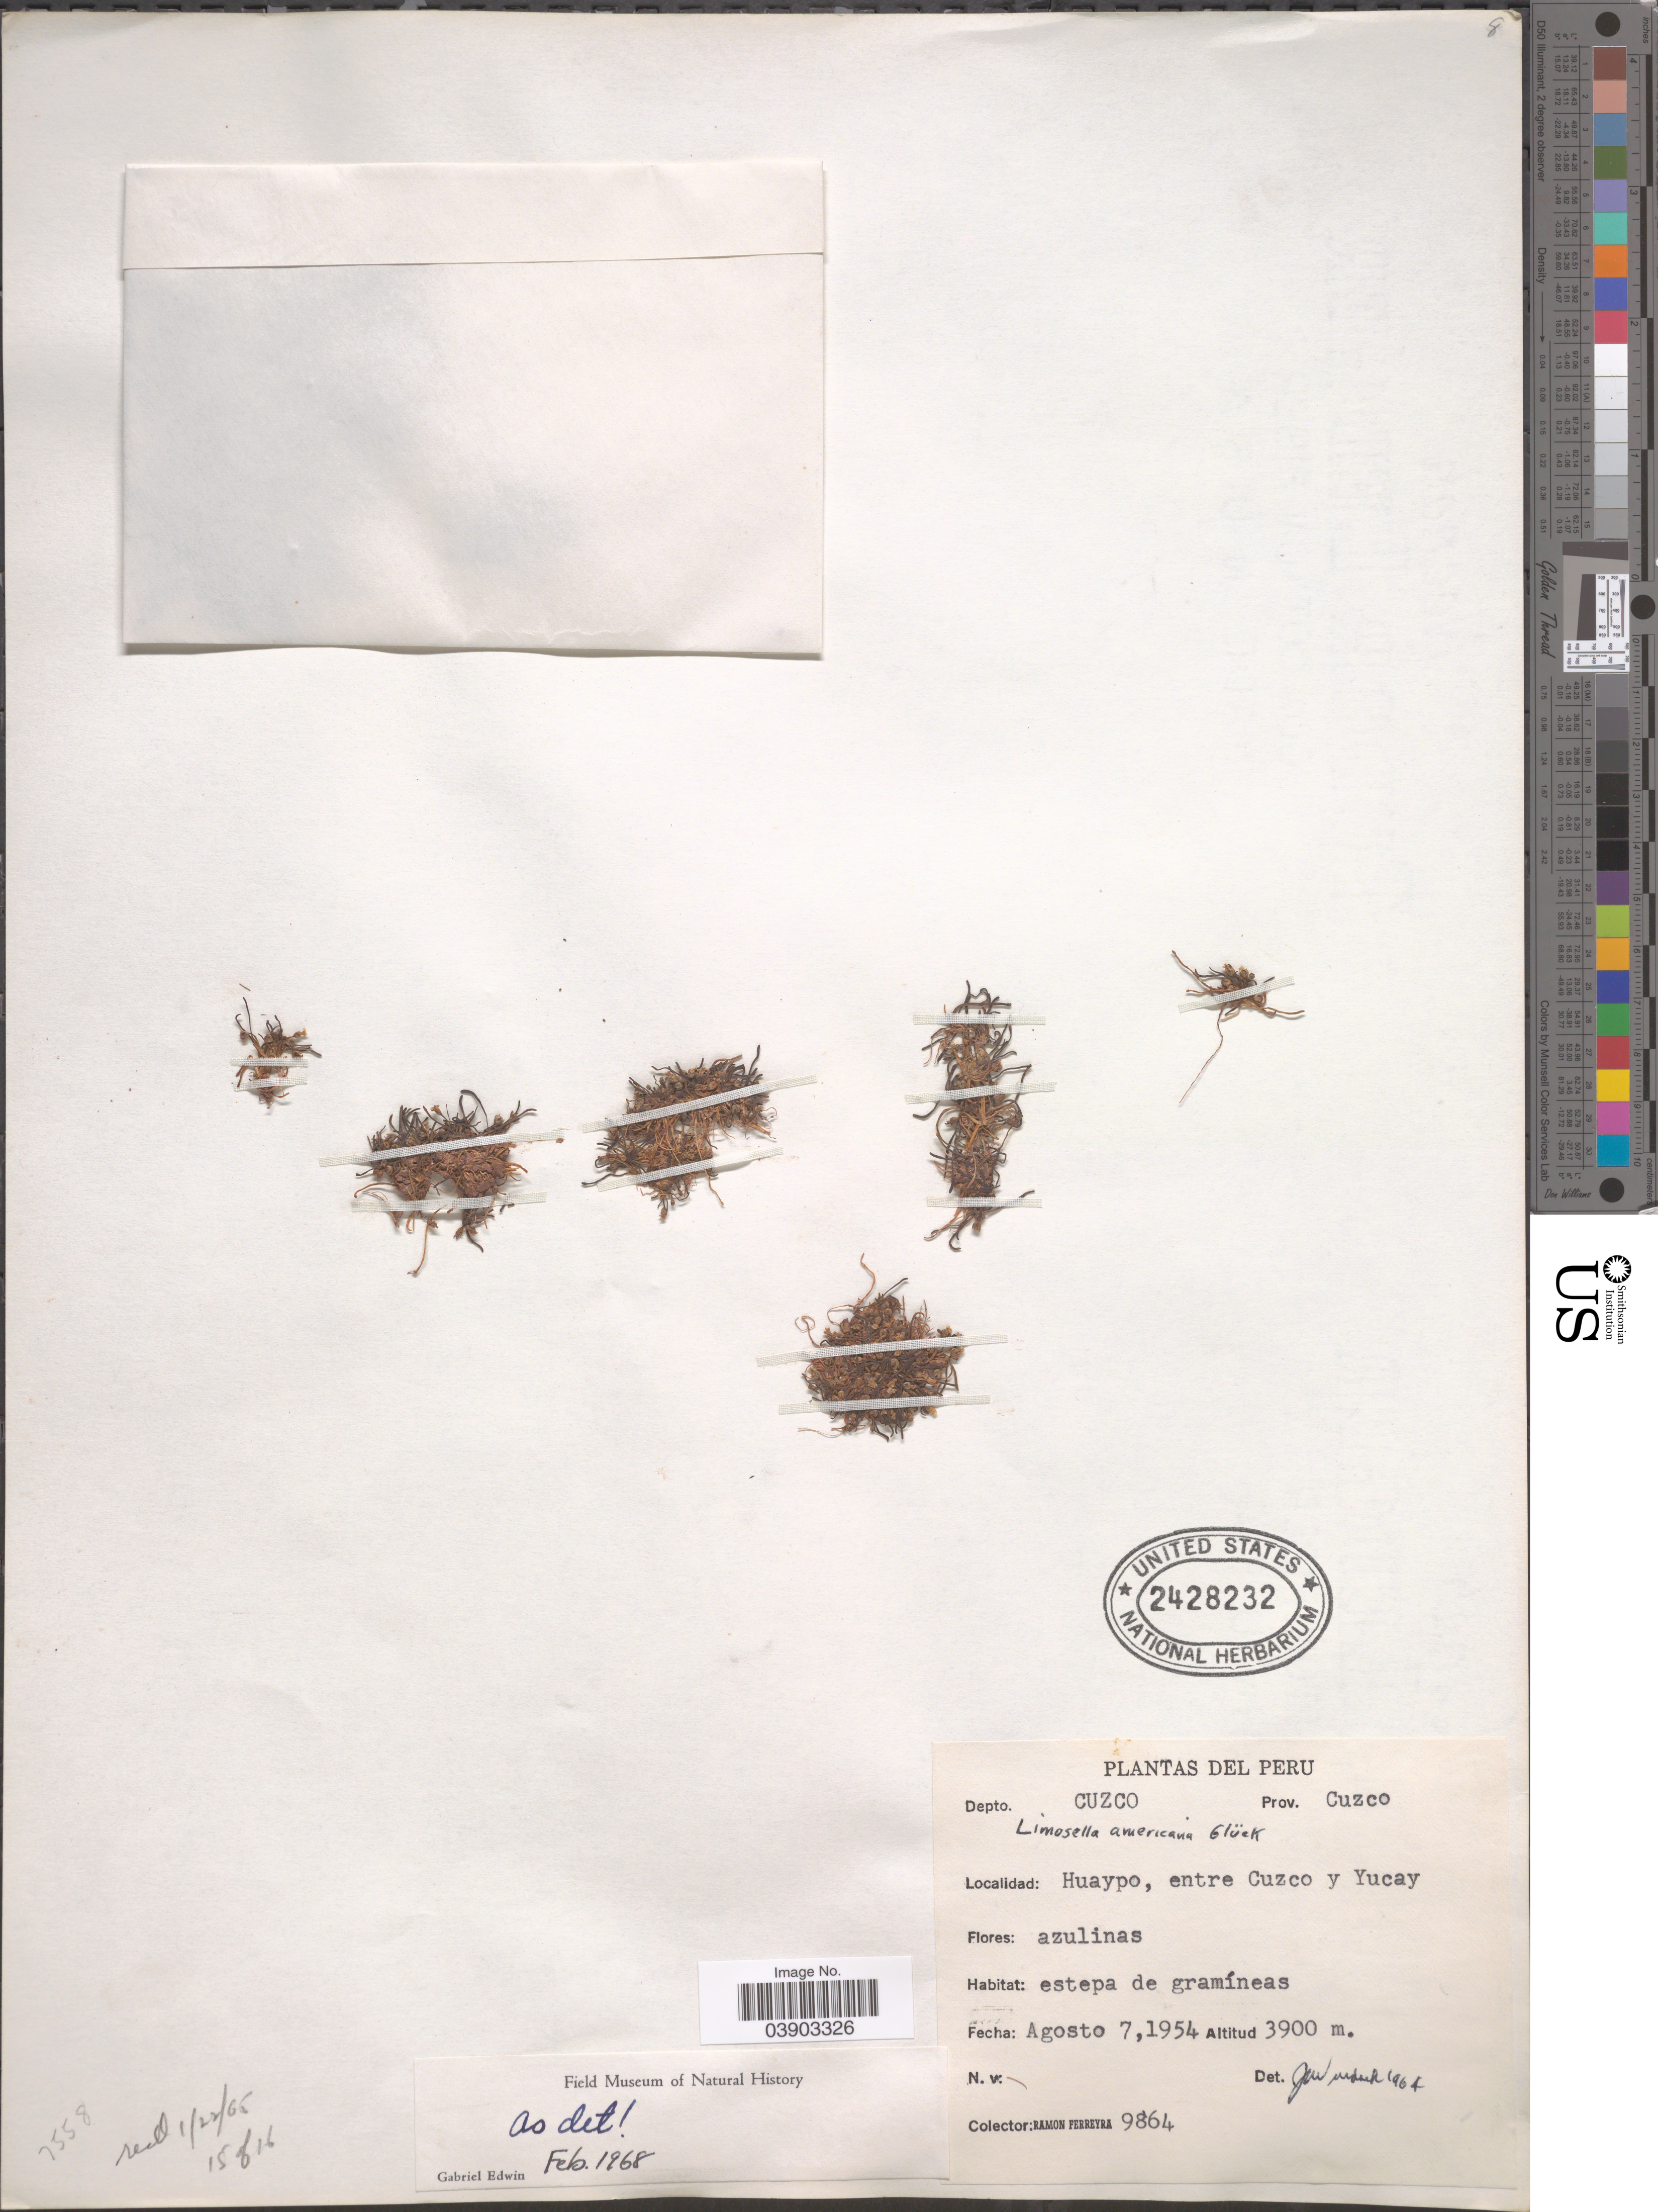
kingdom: Plantae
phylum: Tracheophyta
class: Magnoliopsida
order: Lamiales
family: Scrophulariaceae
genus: Limosella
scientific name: Limosella aquatica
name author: L.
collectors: R. A. Ferreyra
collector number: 9864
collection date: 1954-08-07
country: Peru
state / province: Cusco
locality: Depto. Cuzco Prov. Cuzco. Huaypo, entre Cuzco y Yucay.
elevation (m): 3900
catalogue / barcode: US 2428232